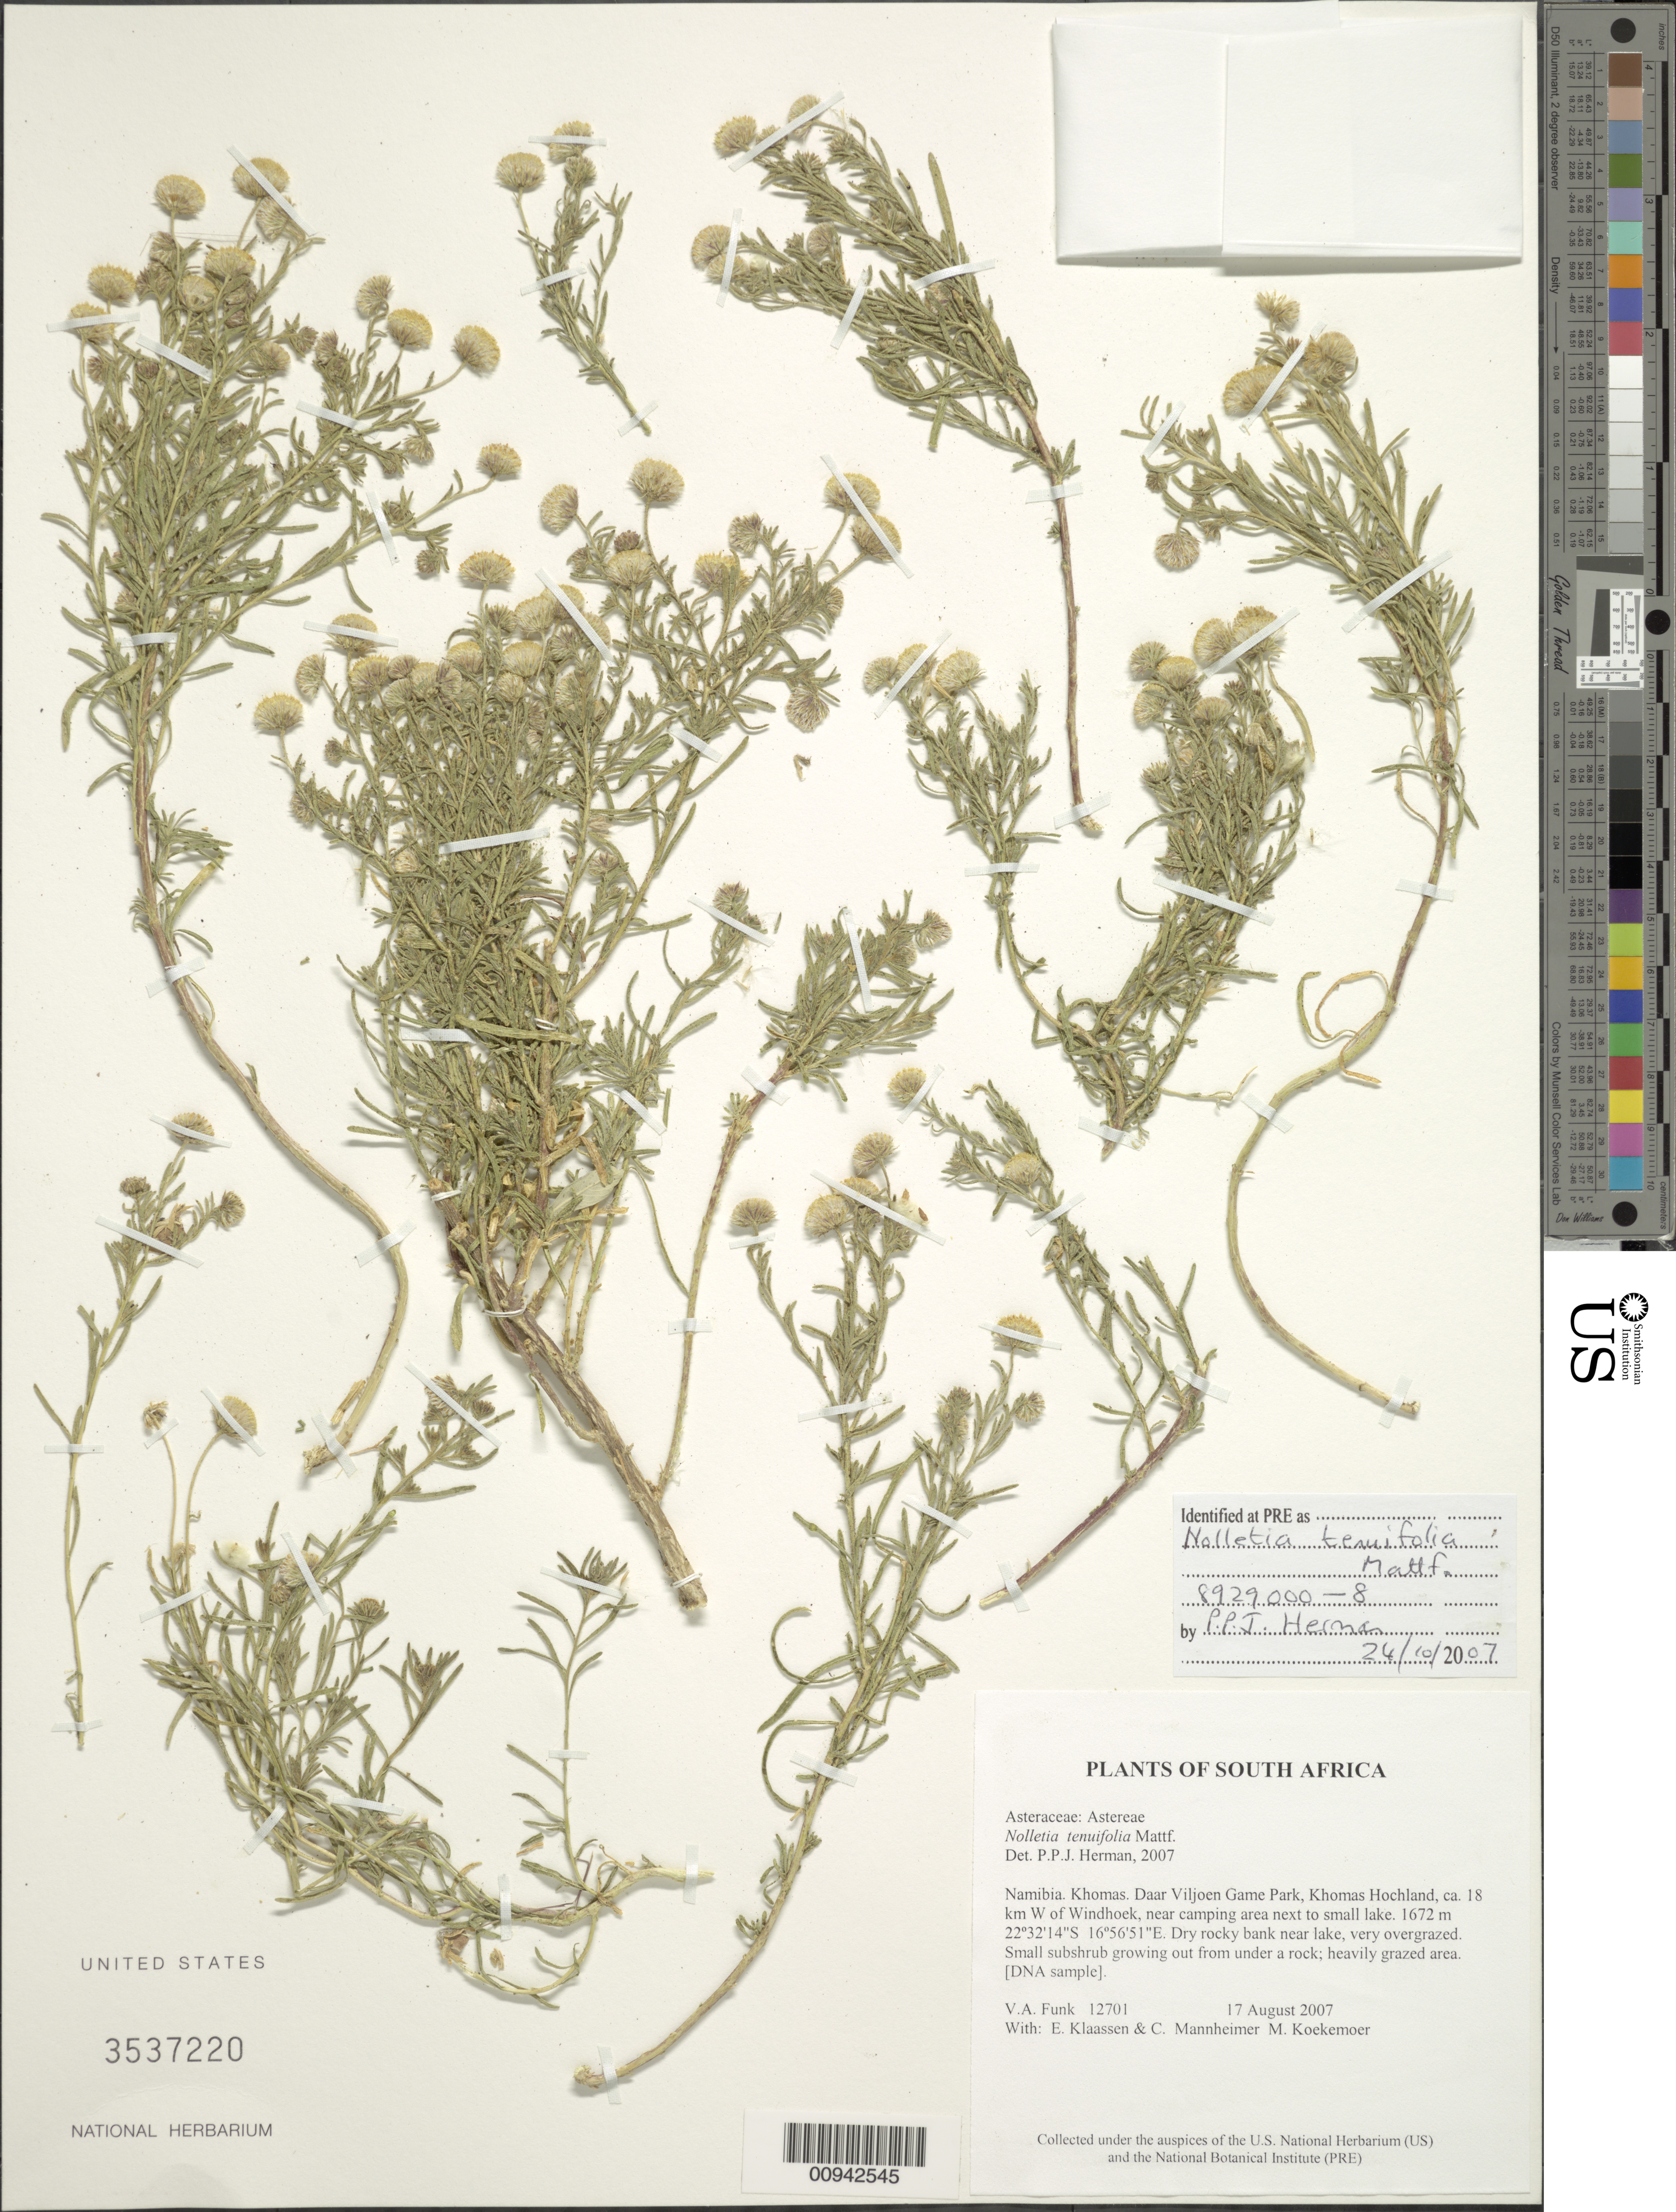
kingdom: Plantae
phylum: Tracheophyta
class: Magnoliopsida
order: Asterales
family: Asteraceae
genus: Nolletia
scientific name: Nolletia tenuifolia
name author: Mattf.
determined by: Herman, P. P. J.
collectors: V. Funk, M. Koekemoer, E. S. Klaassen & C. A. Mannheimer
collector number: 12701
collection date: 2007-08-17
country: Namibia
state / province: Khomas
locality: Daar Viljoen Game Park, Khomas Hochland, ca. 18 km W of Windhoek, near camping area next to small lake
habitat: Dry rocky bank near lake, very overgrazed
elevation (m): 1672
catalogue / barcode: US 3537220